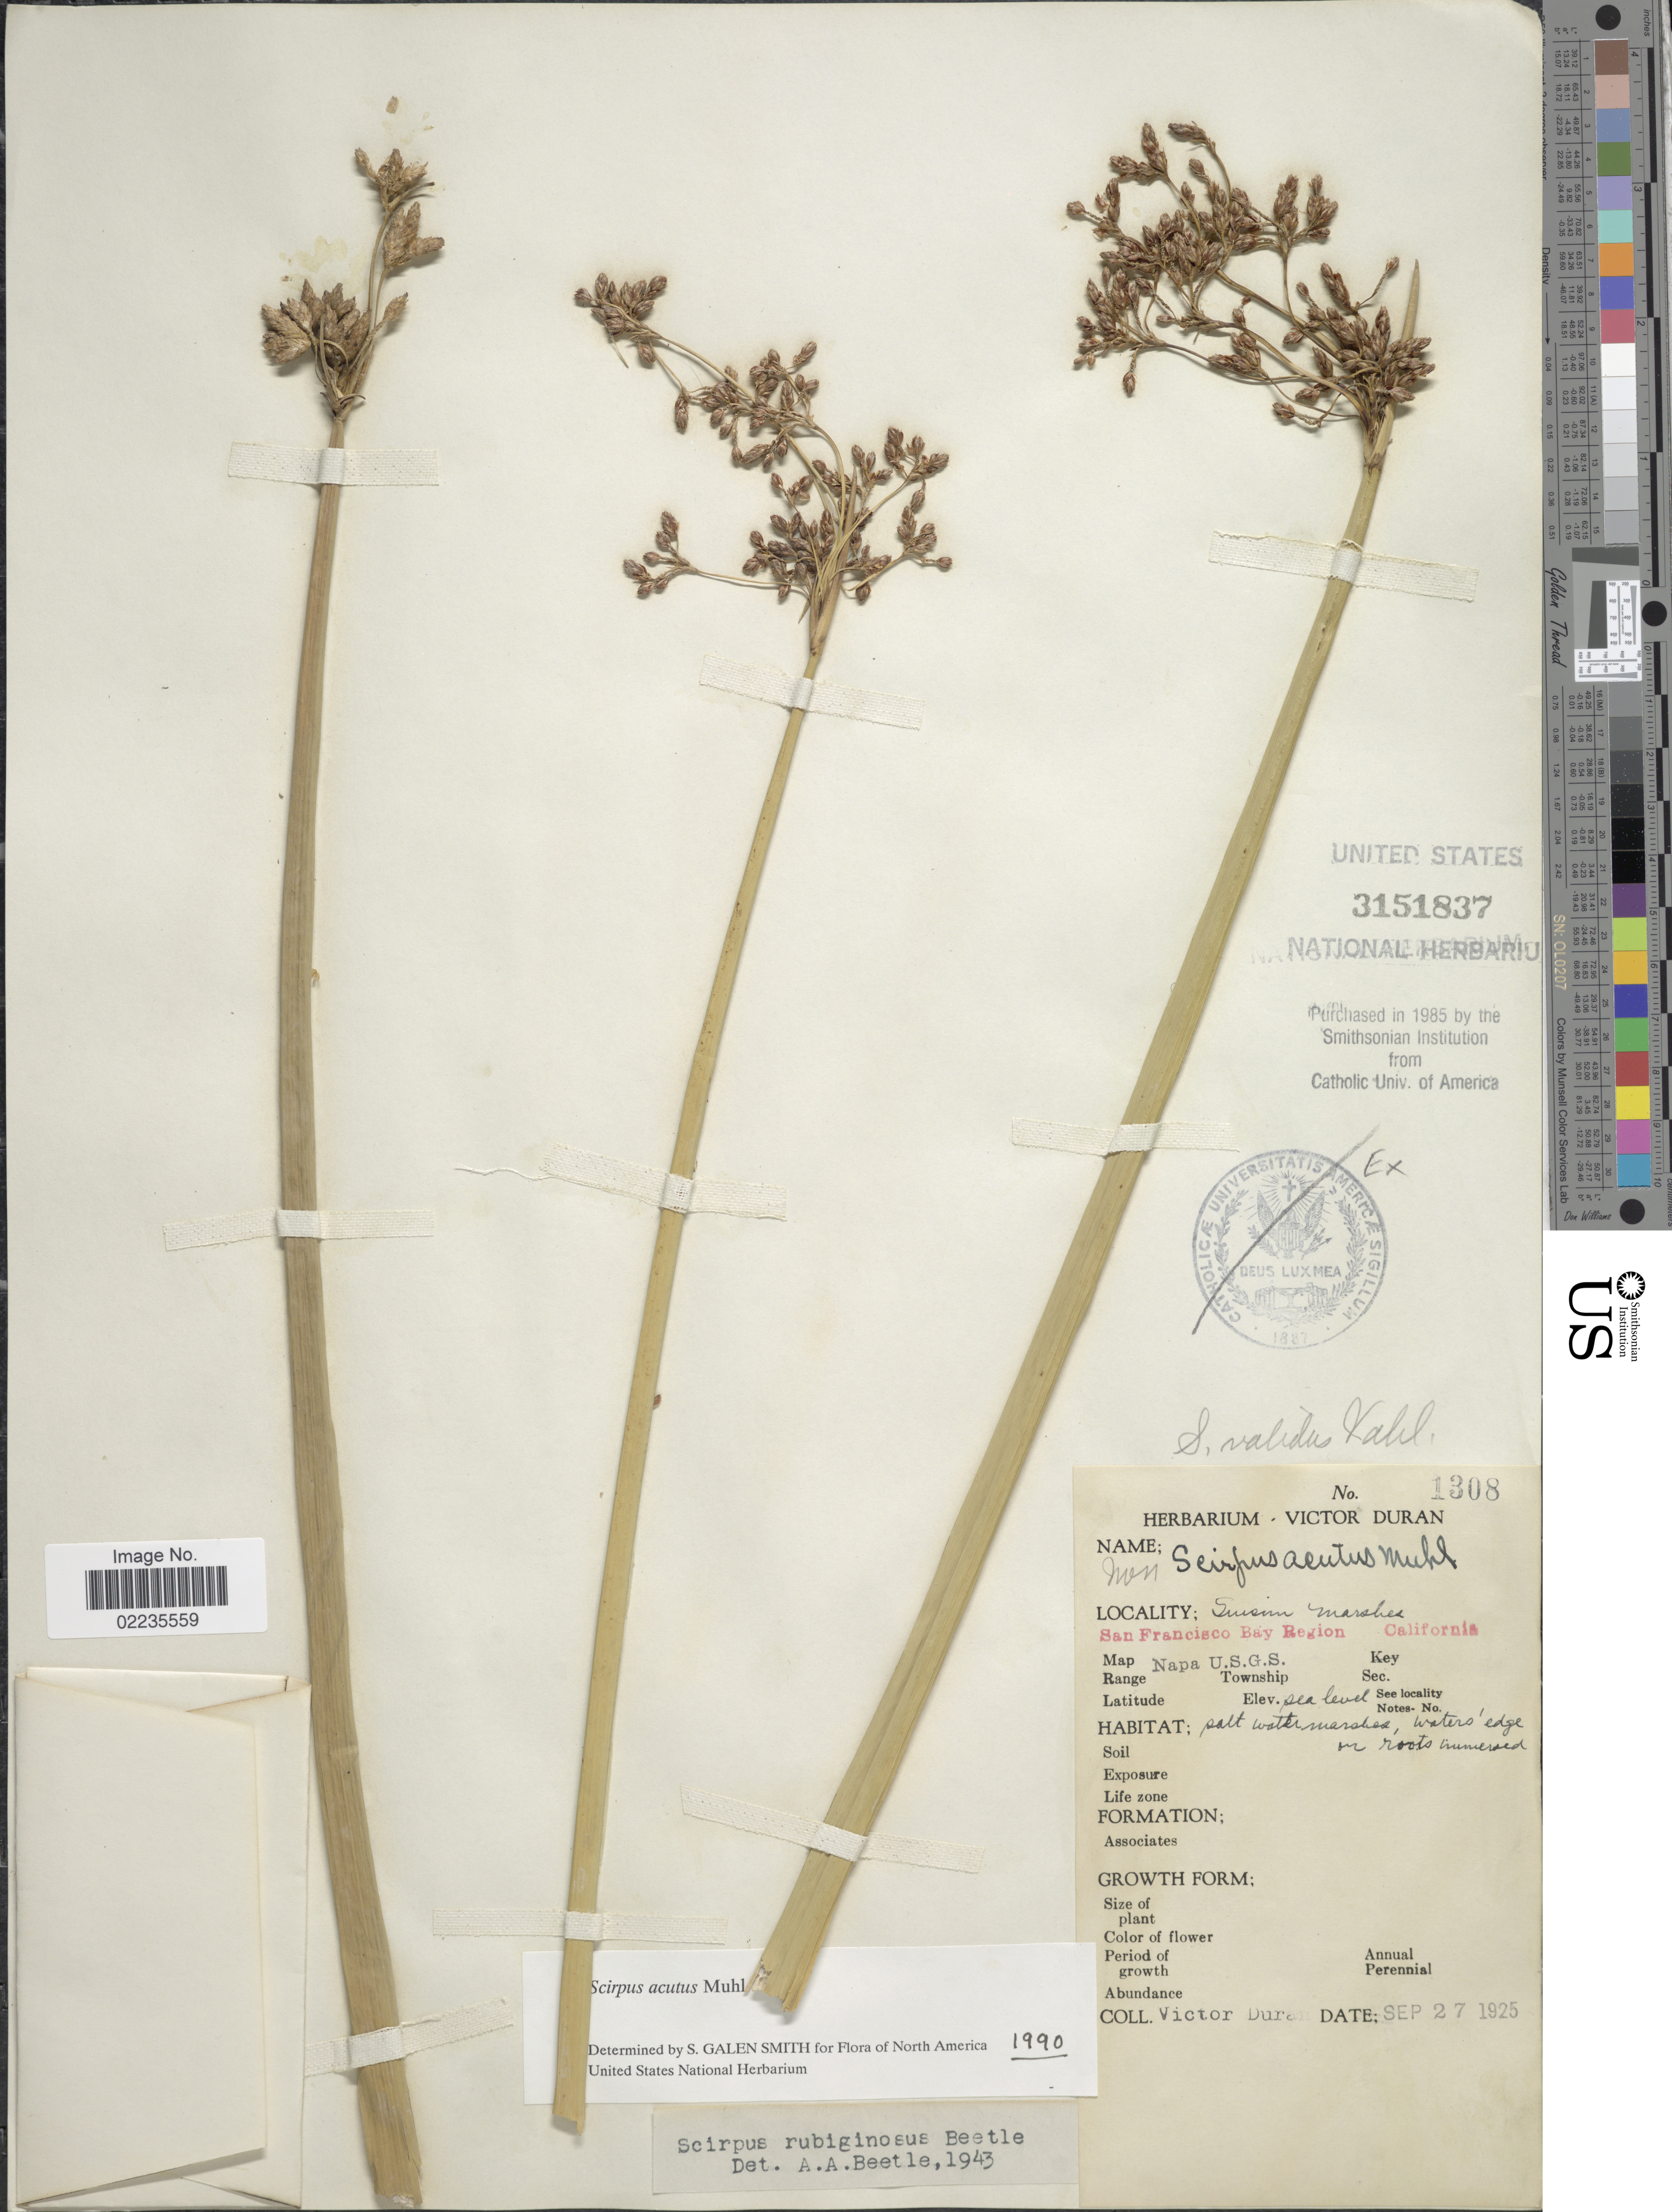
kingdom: Plantae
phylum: Tracheophyta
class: Liliopsida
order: Poales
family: Cyperaceae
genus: Schoenoplectus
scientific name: Schoenoplectus acutus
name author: (Muhl. ex Bigelow) Á. Löve & D. Löve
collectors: V. Duran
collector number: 1308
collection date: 1925-09-27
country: United States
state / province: California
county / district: San Francisco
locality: Guisun marshes, San Francisco Bay Region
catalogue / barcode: US 3151837